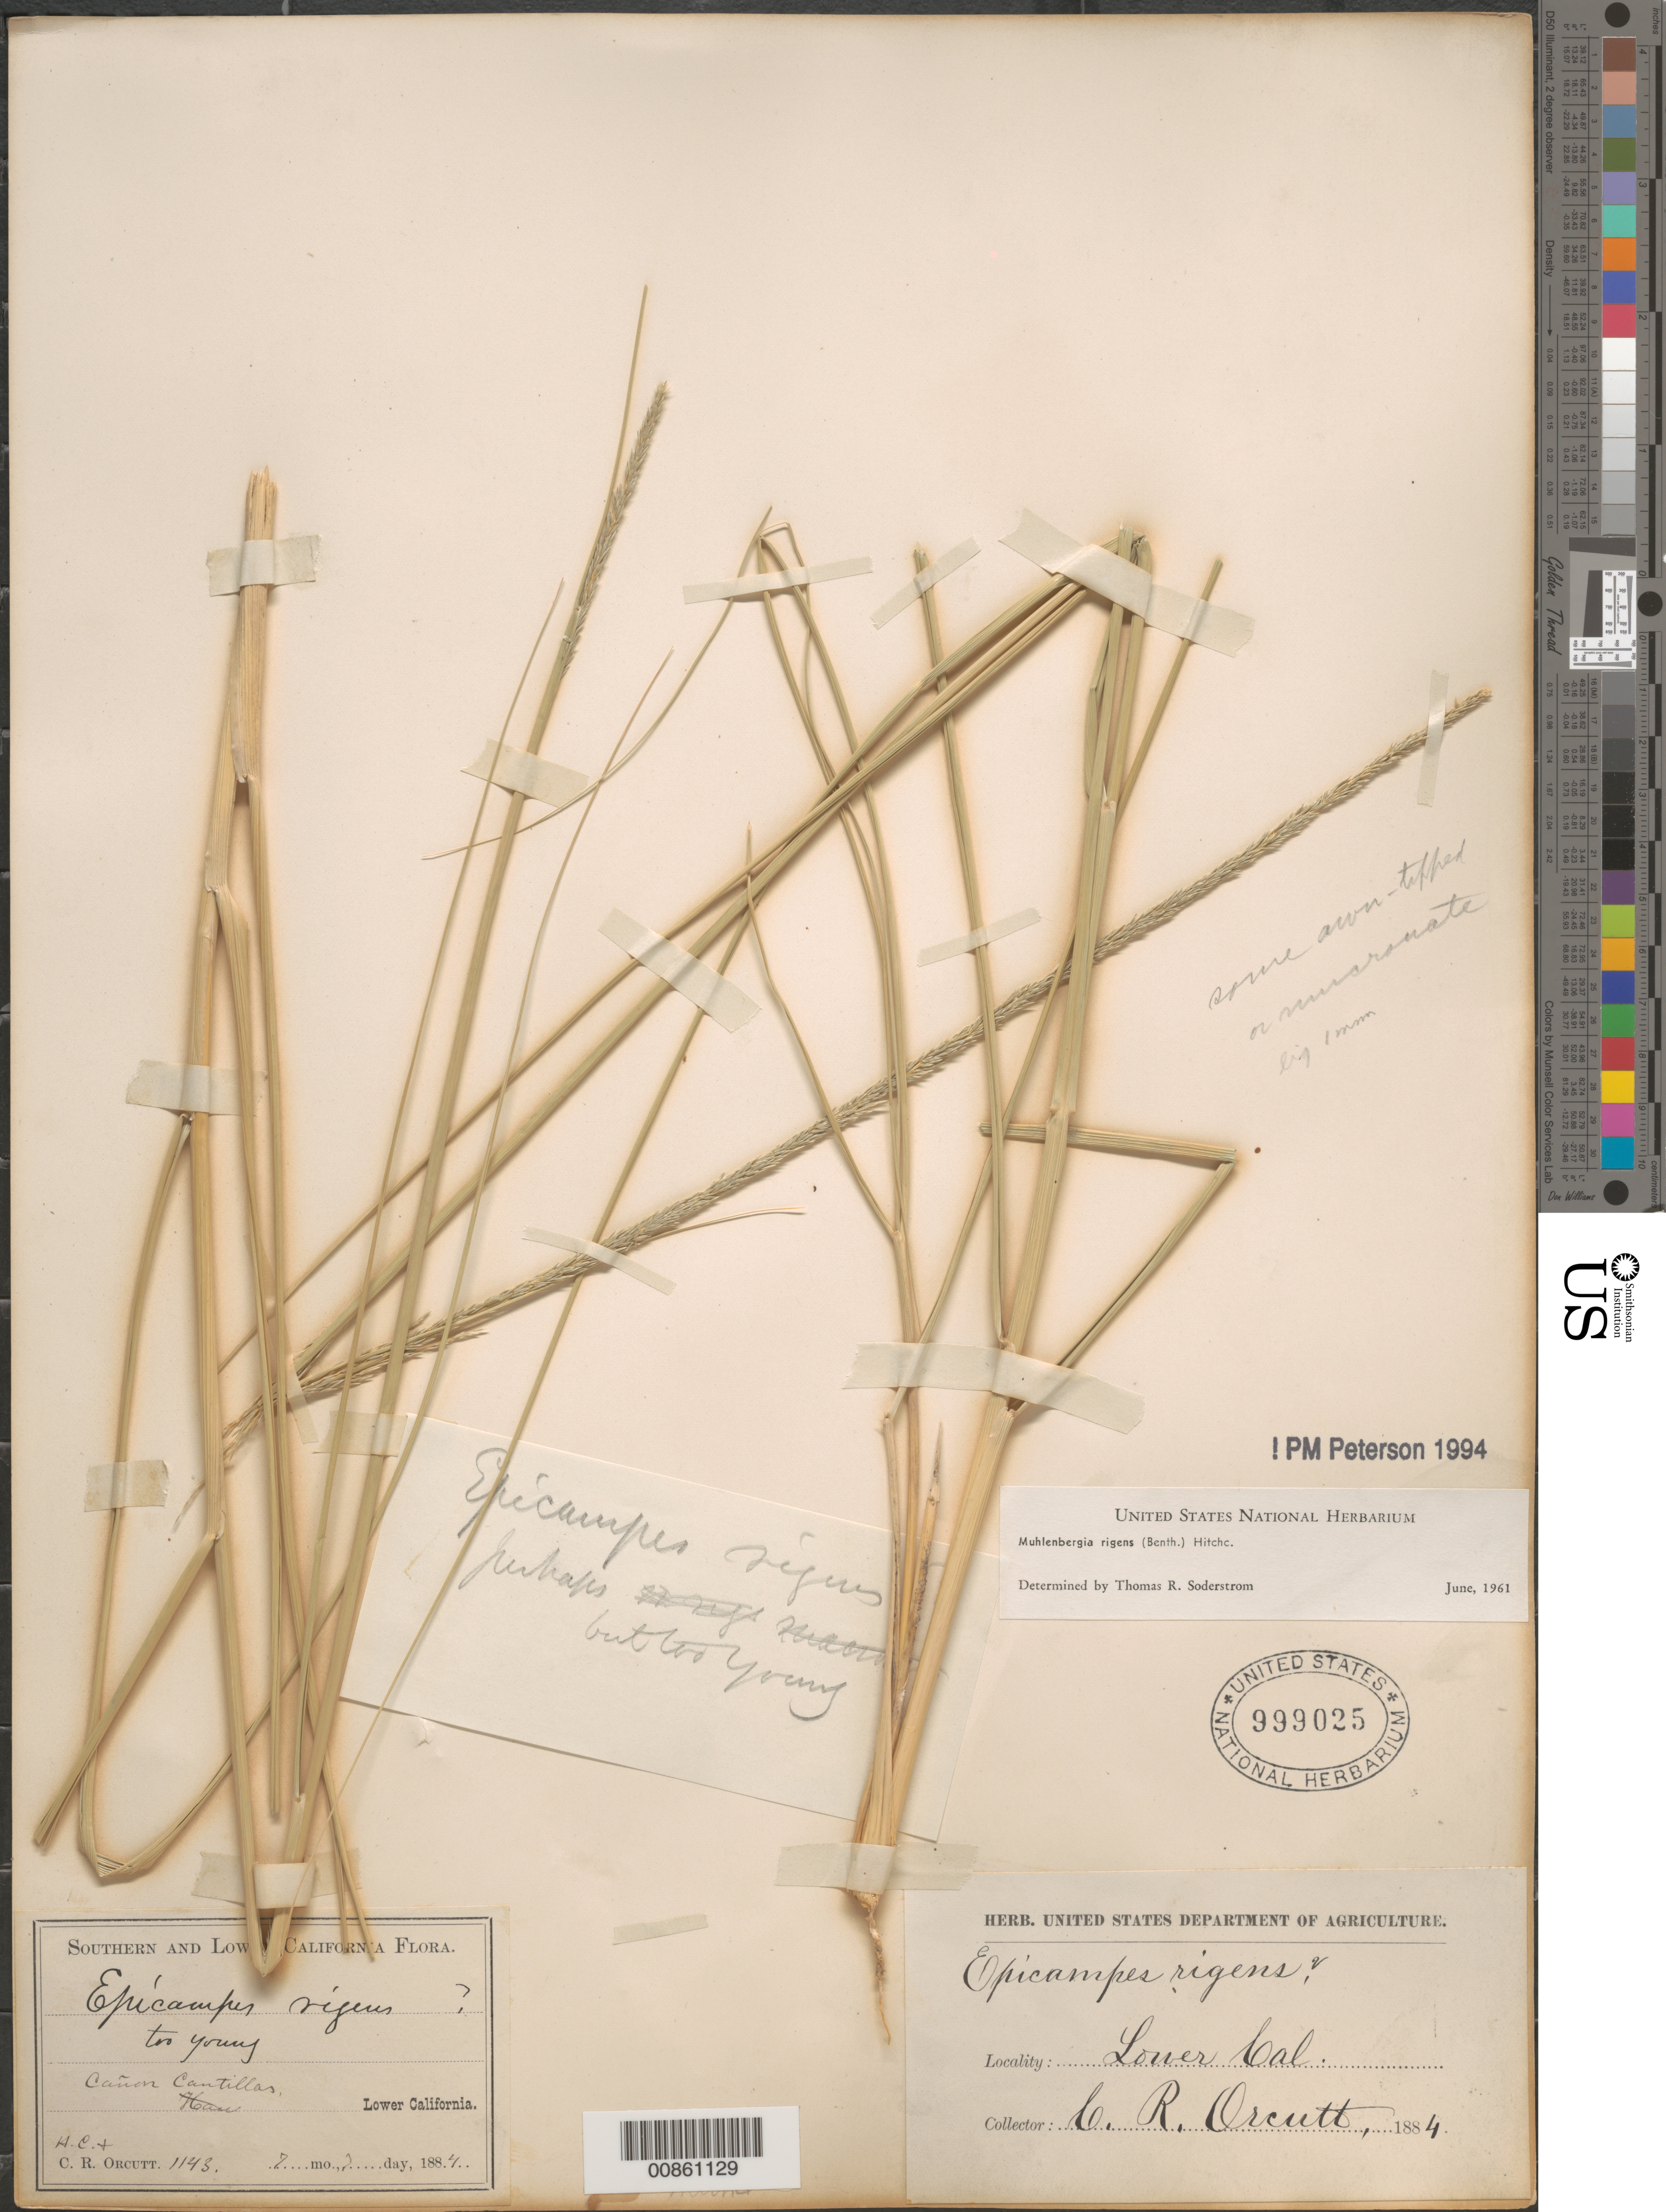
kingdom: Plantae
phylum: Tracheophyta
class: Liliopsida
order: Poales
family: Poaceae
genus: Muhlenbergia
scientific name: Muhlenbergia rigens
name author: (Benth.) Hitchc.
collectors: C. R. Orcutt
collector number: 1143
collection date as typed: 1884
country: Mexico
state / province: Baja California Norte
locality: Canyon Cantillas, B.C.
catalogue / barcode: US 999025